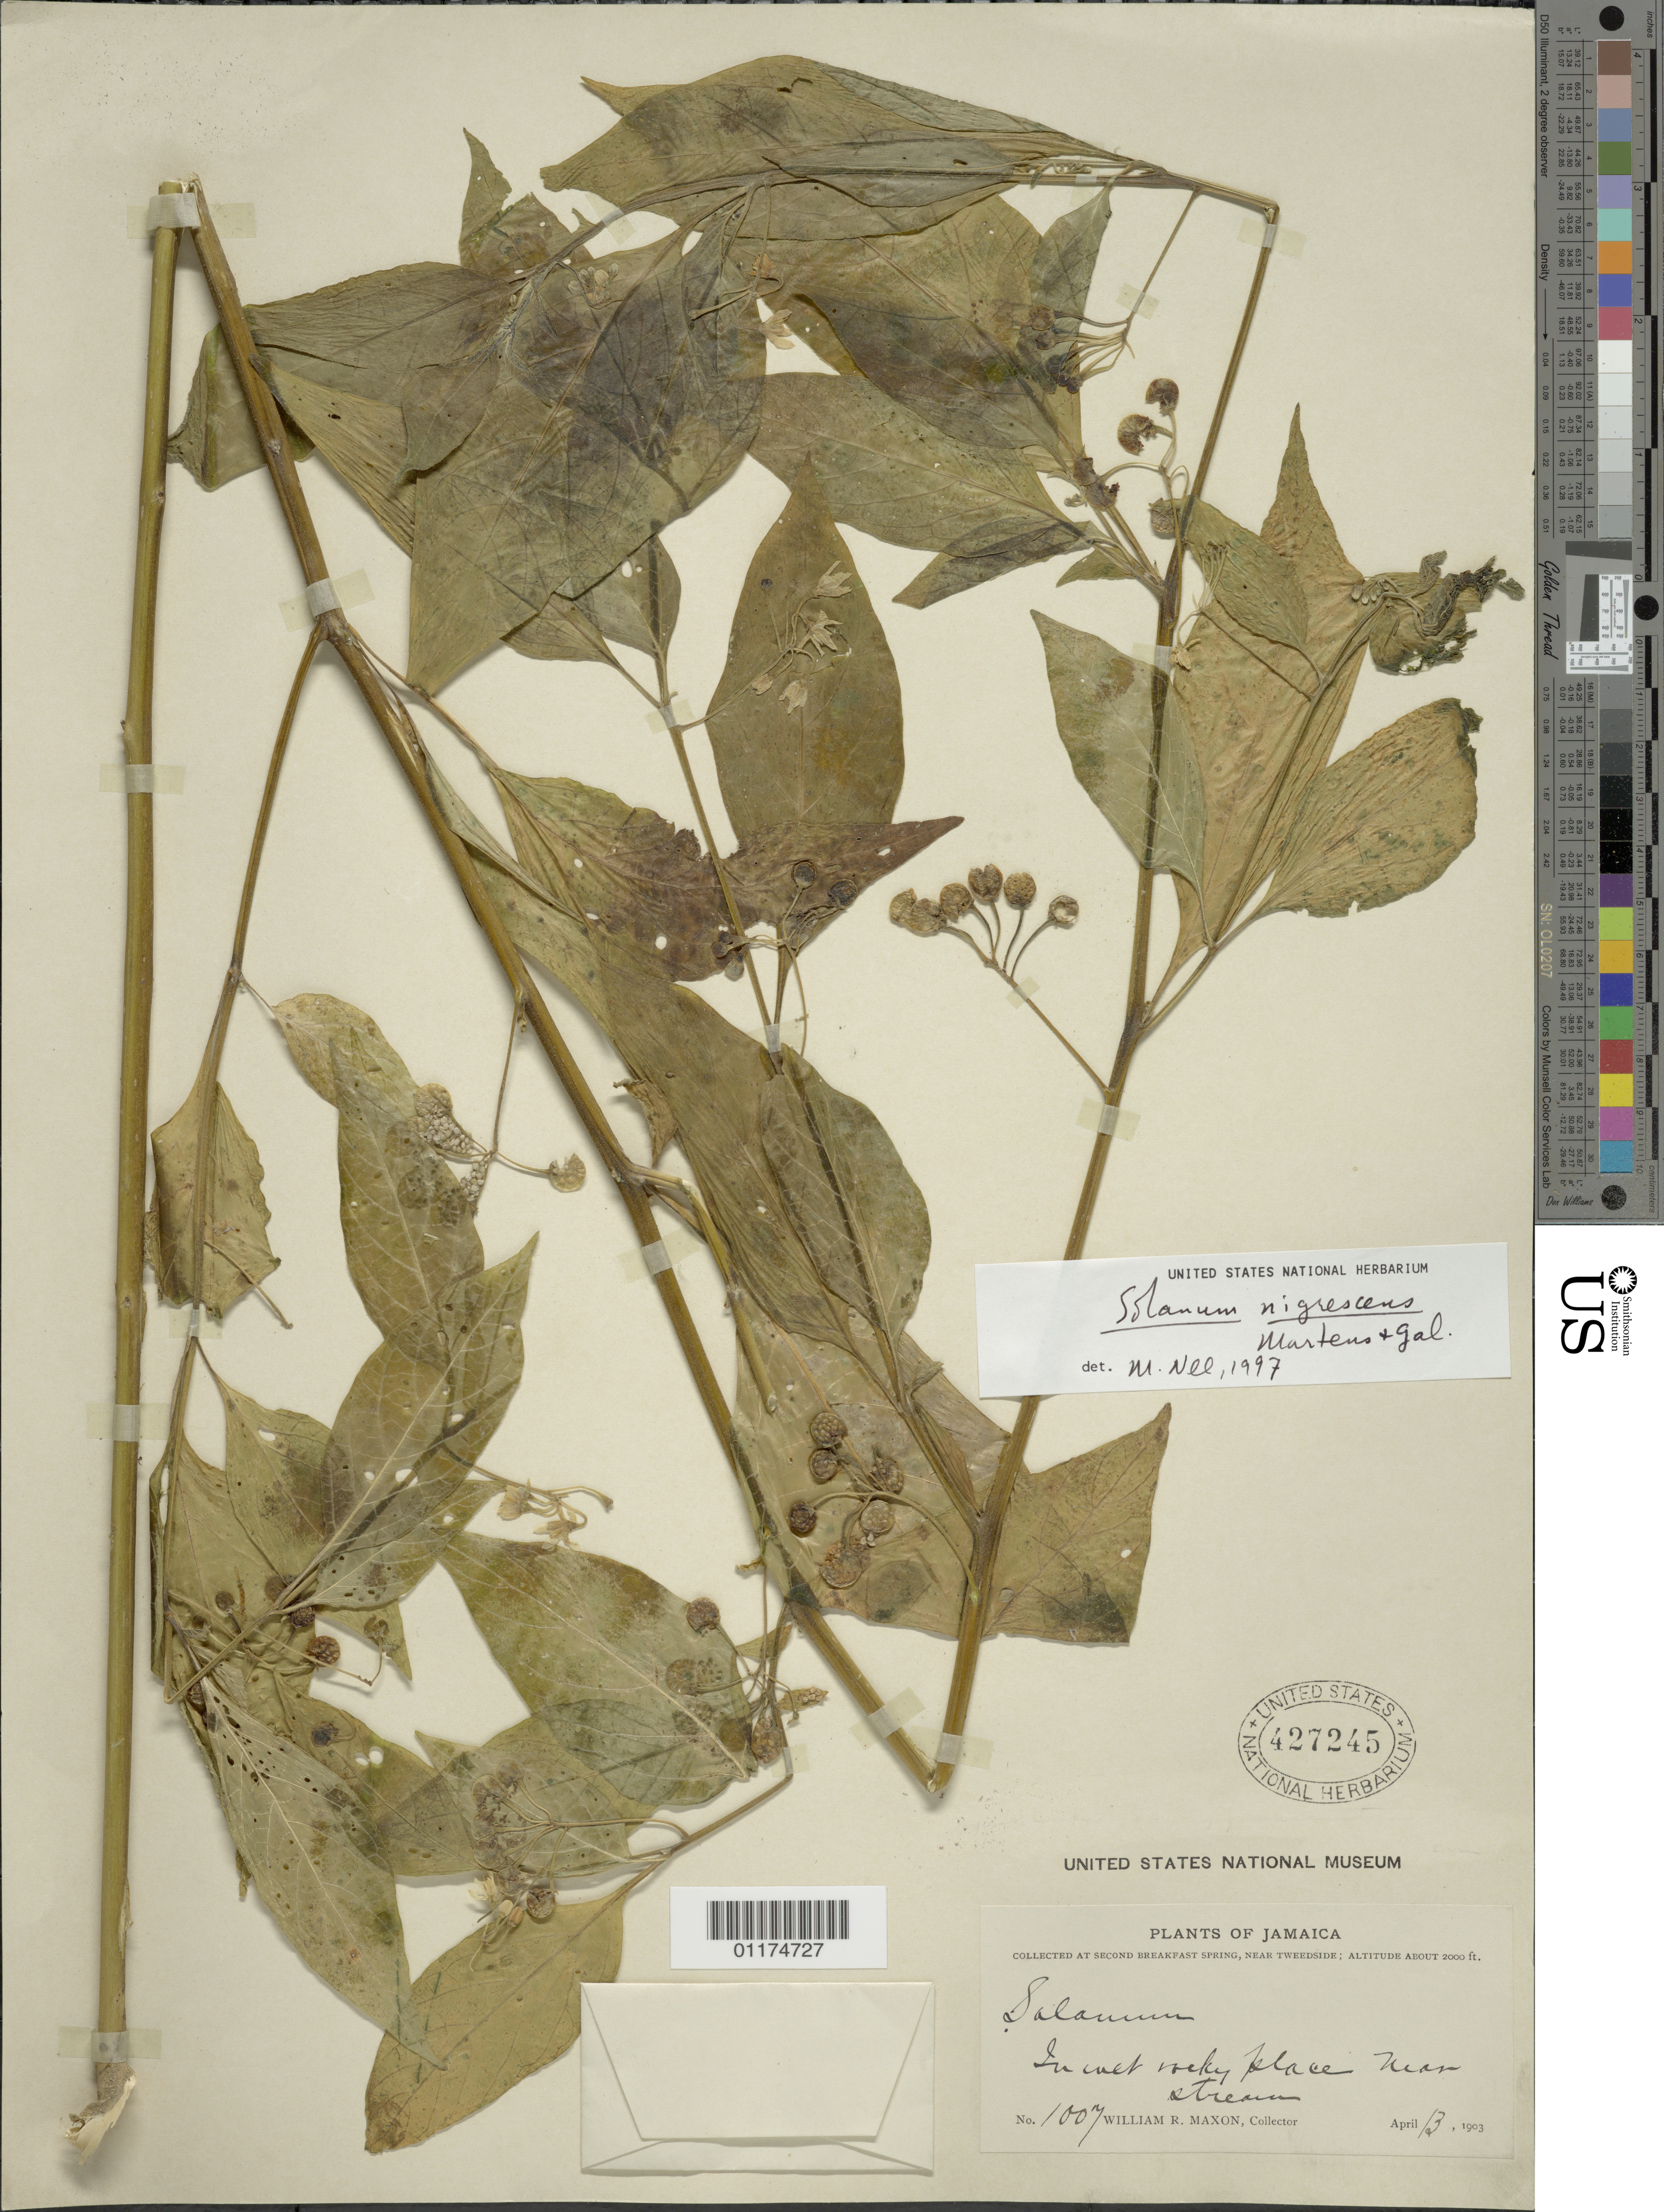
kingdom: Plantae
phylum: Tracheophyta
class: Magnoliopsida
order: Solanales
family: Solanaceae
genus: Solanum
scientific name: Solanum nigrescens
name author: M. Martens & Galeotti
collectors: W. R. Maxon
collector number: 1007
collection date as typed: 13 Apr 1903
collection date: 1903-04-13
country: Jamaica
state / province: Clarendon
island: Jamaica I.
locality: Collected at second Breakfast Spring, near Tweedside;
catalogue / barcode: US 427245